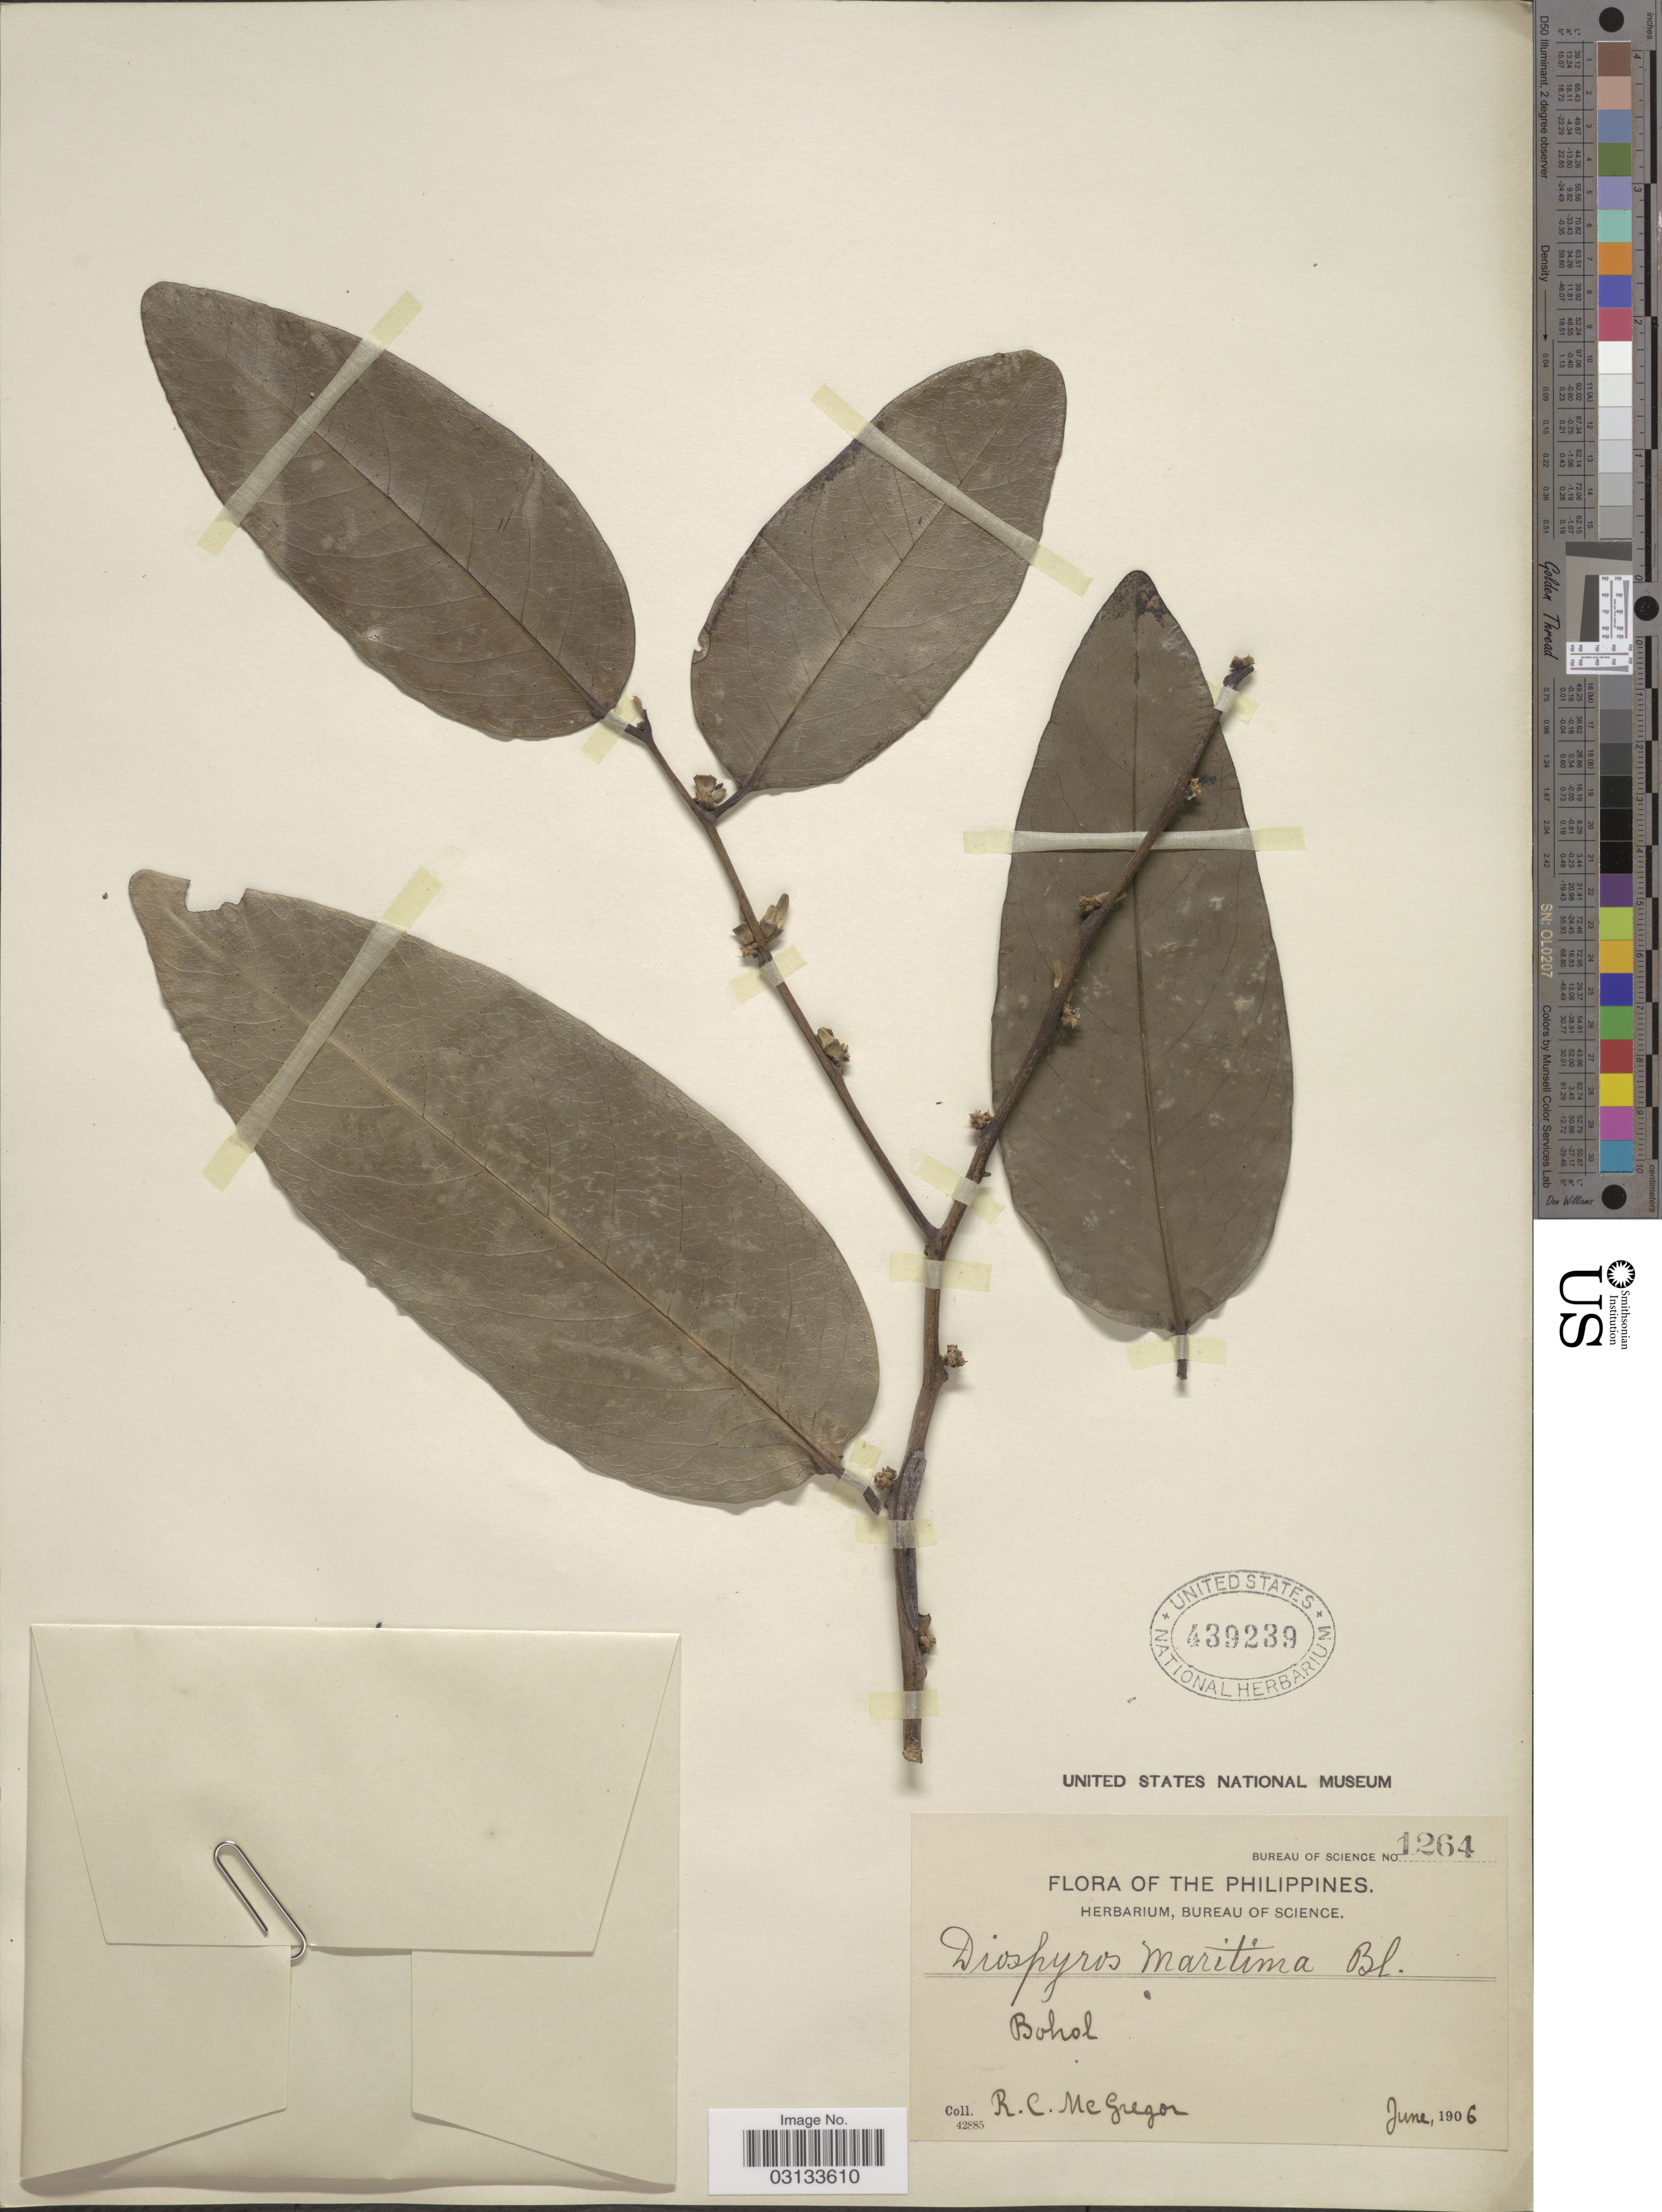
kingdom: Plantae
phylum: Tracheophyta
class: Magnoliopsida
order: Ericales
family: Ebenaceae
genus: Diospyros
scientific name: Diospyros maritima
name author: Blume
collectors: R. C. McGregor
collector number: Bureau of Science 1264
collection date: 1906-06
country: Philippines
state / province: Central Visayas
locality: Bohol.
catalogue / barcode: US 439239